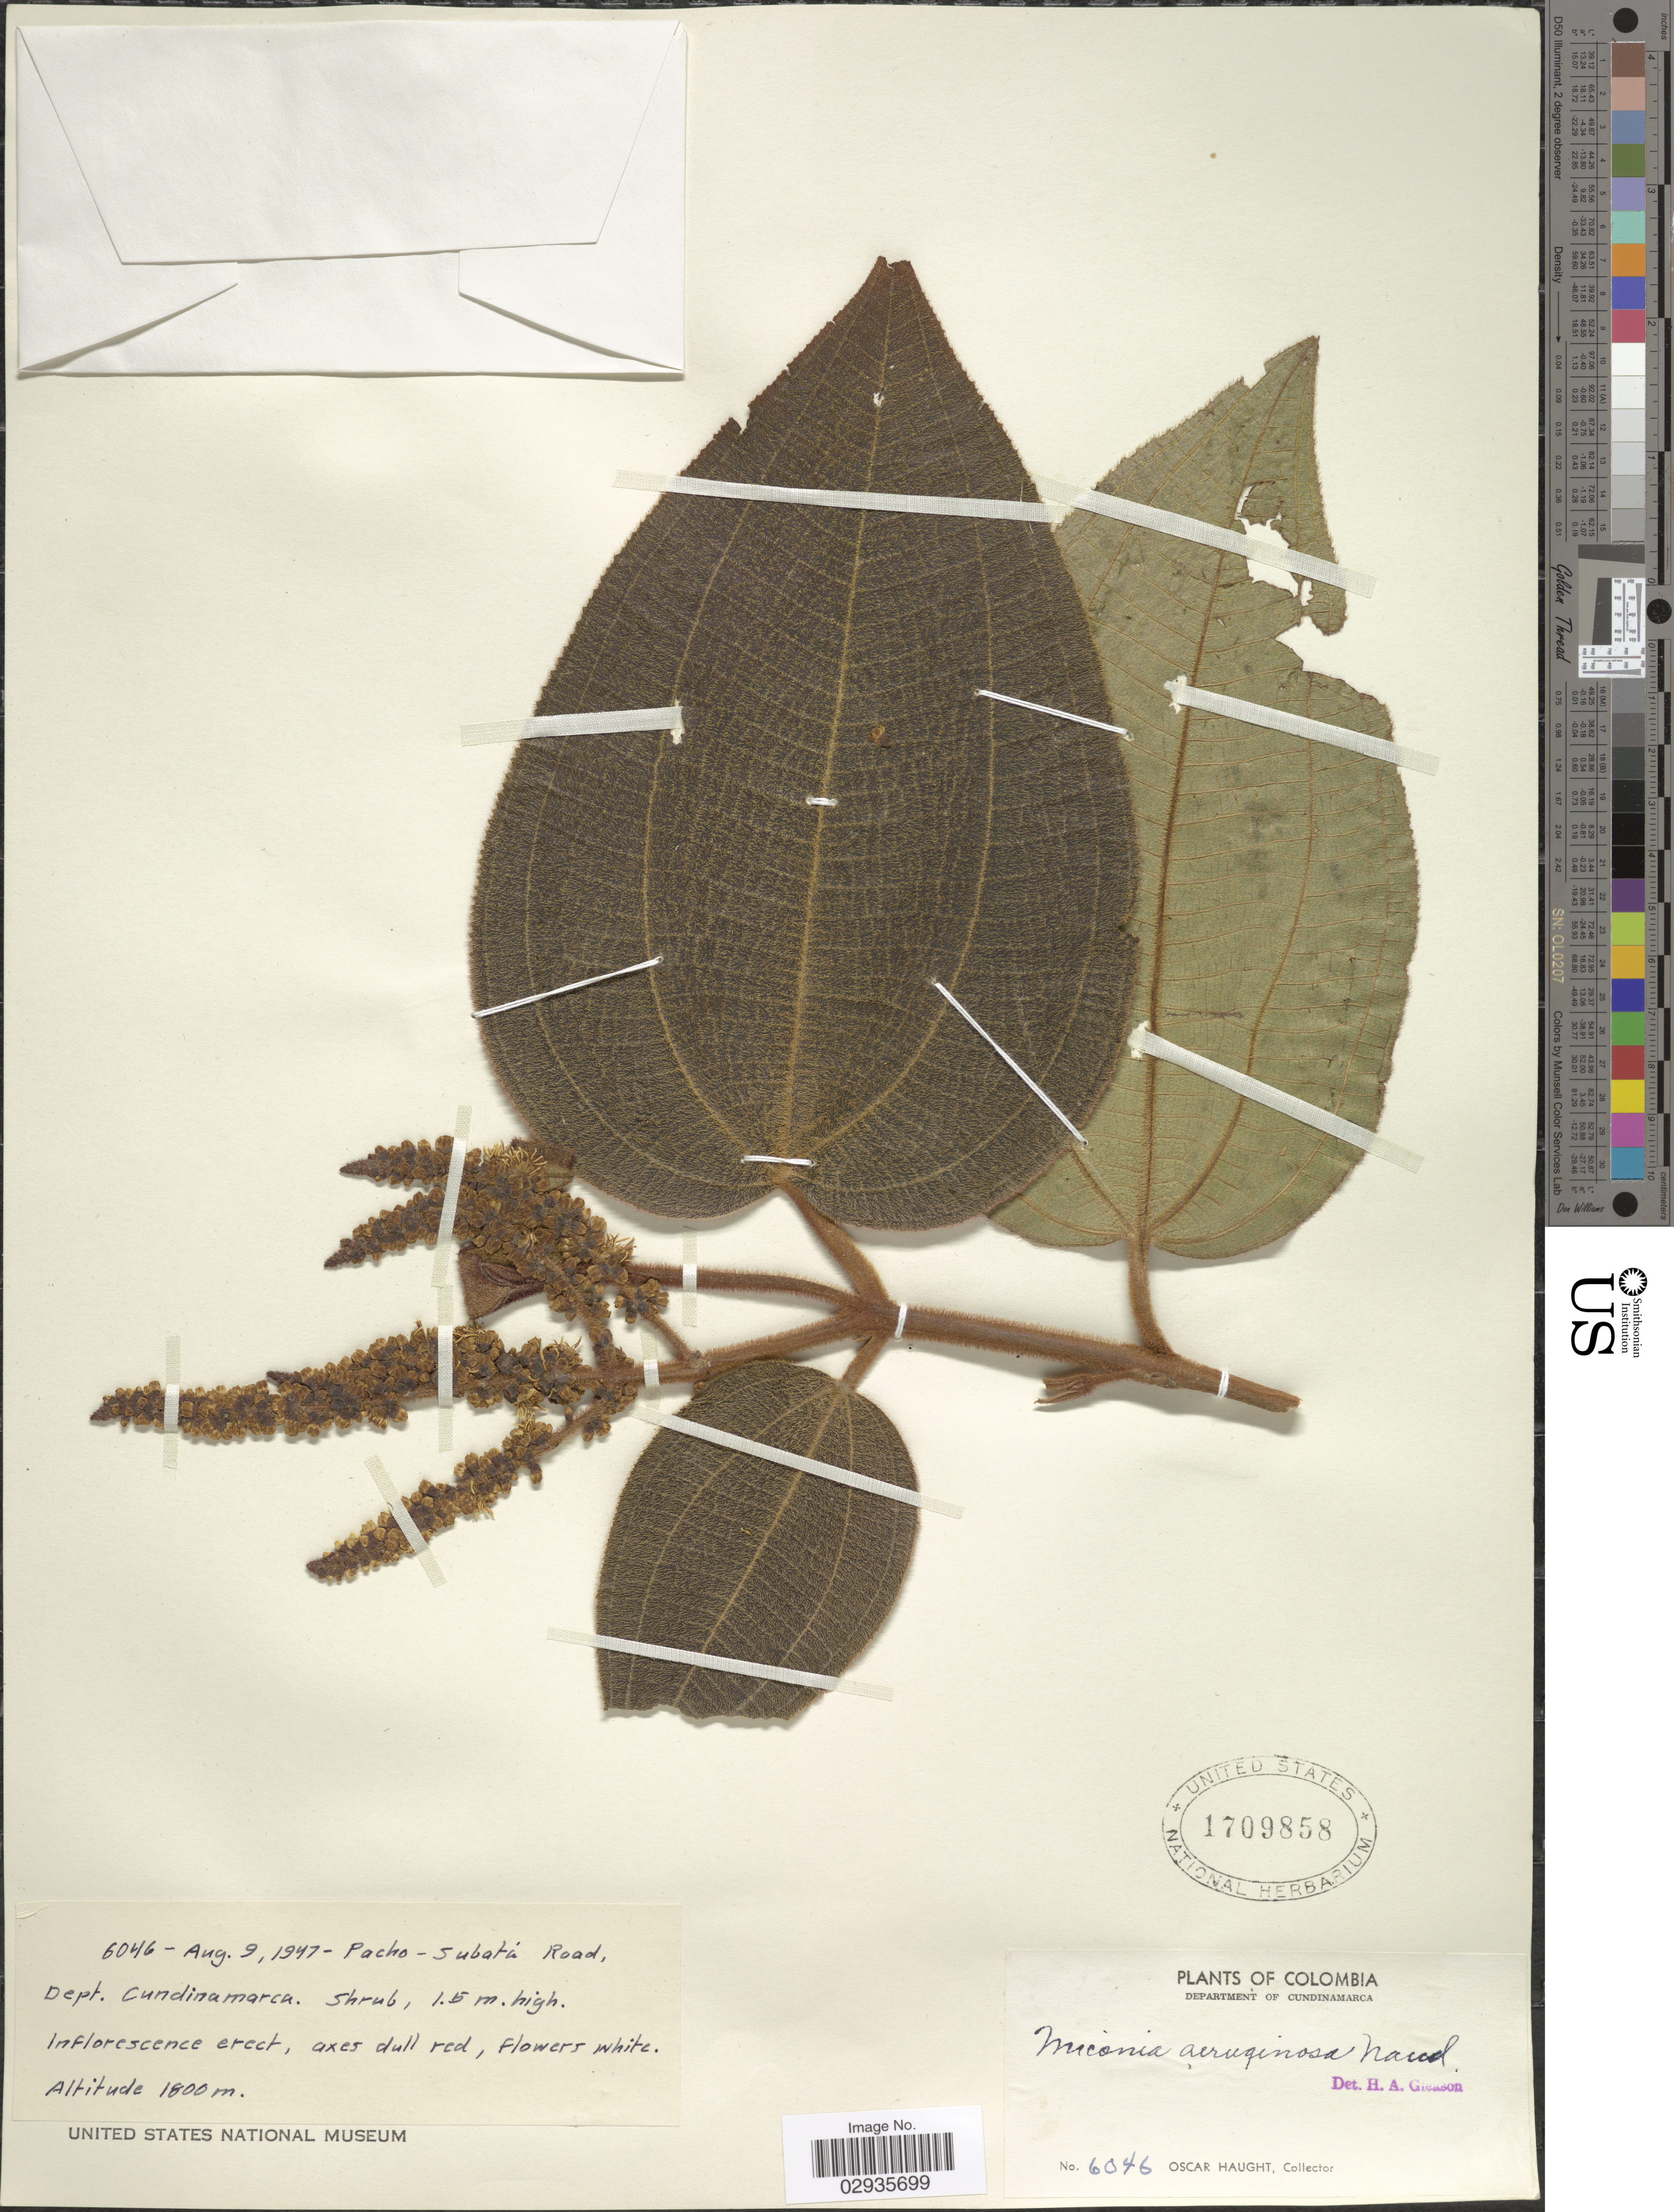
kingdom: Plantae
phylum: Tracheophyta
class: Magnoliopsida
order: Myrtales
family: Melastomataceae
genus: Miconia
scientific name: Miconia aeruginosa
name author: Naudin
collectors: O. L. Haught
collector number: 6046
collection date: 1947-08-09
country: Colombia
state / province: Cundinamarca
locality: Department of Cundinamarca. Subatá Road.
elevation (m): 1800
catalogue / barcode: US 1709858